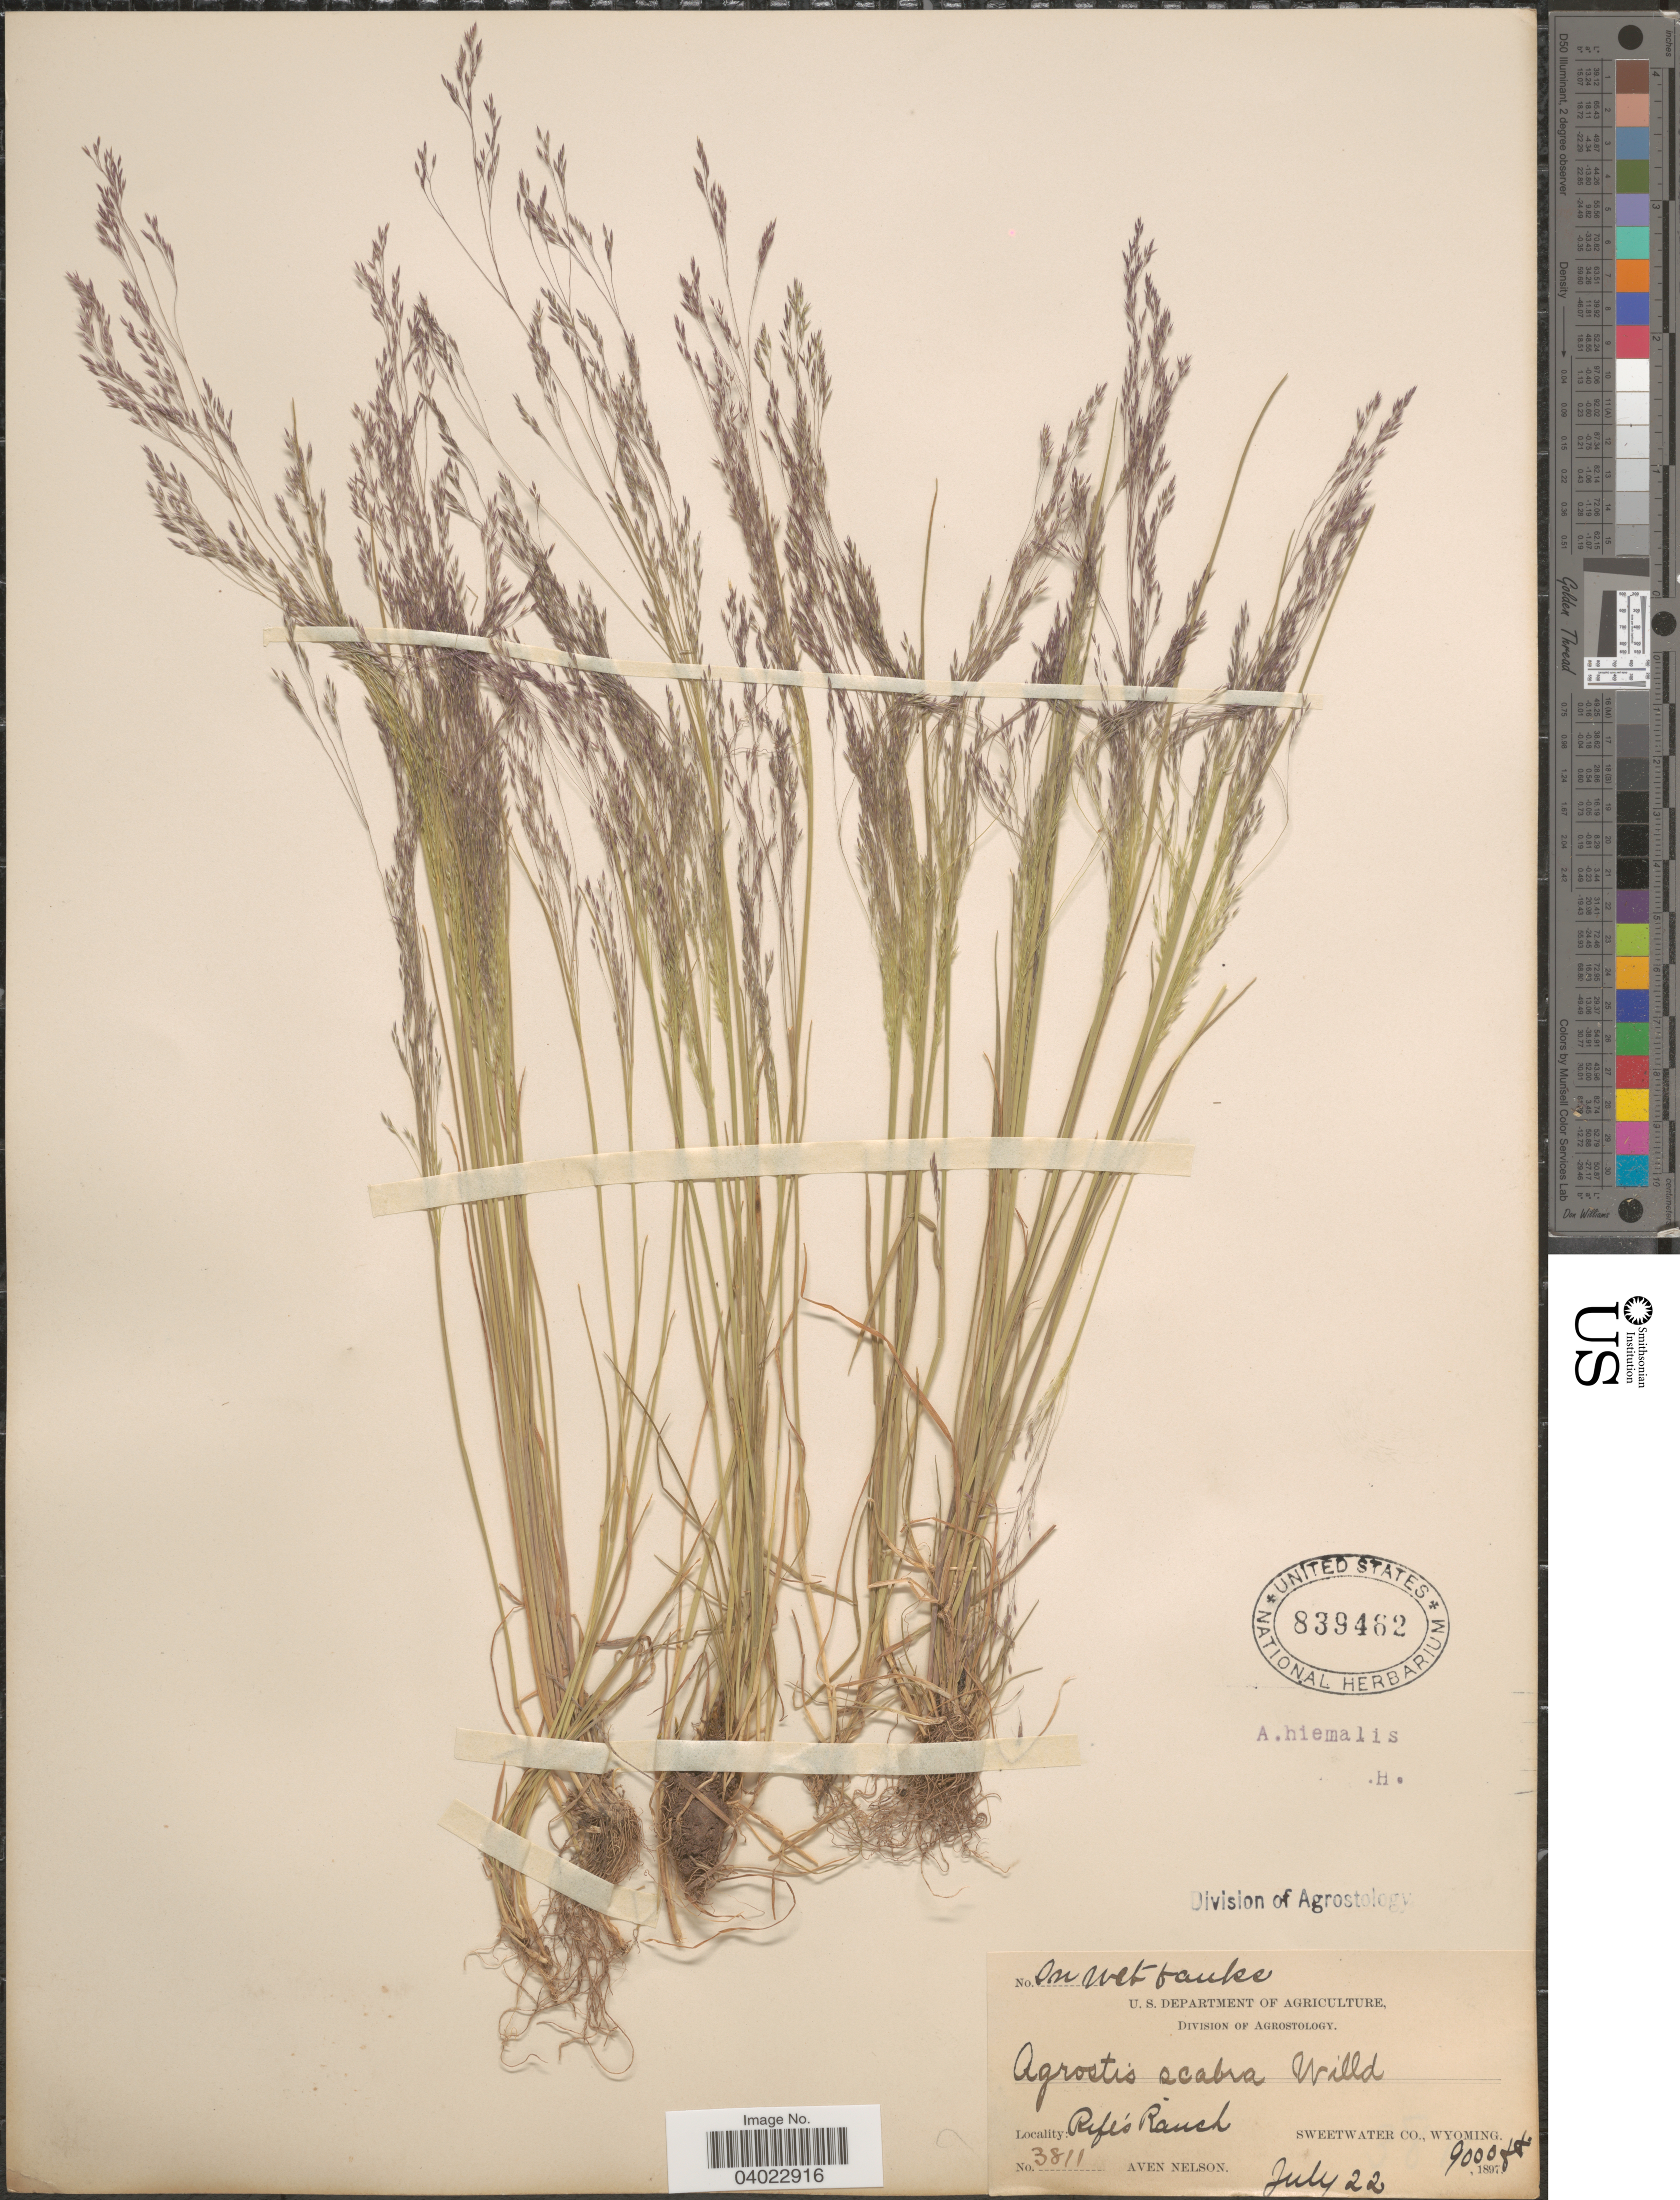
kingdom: Plantae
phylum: Tracheophyta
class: Liliopsida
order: Poales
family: Poaceae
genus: Agrostis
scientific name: Agrostis scabra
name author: Willd.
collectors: A. Nelson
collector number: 3811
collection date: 1897-07-22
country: United States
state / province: Wyoming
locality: Rife's Ranch. Sweetwater Co.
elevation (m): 2743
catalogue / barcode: US 839462